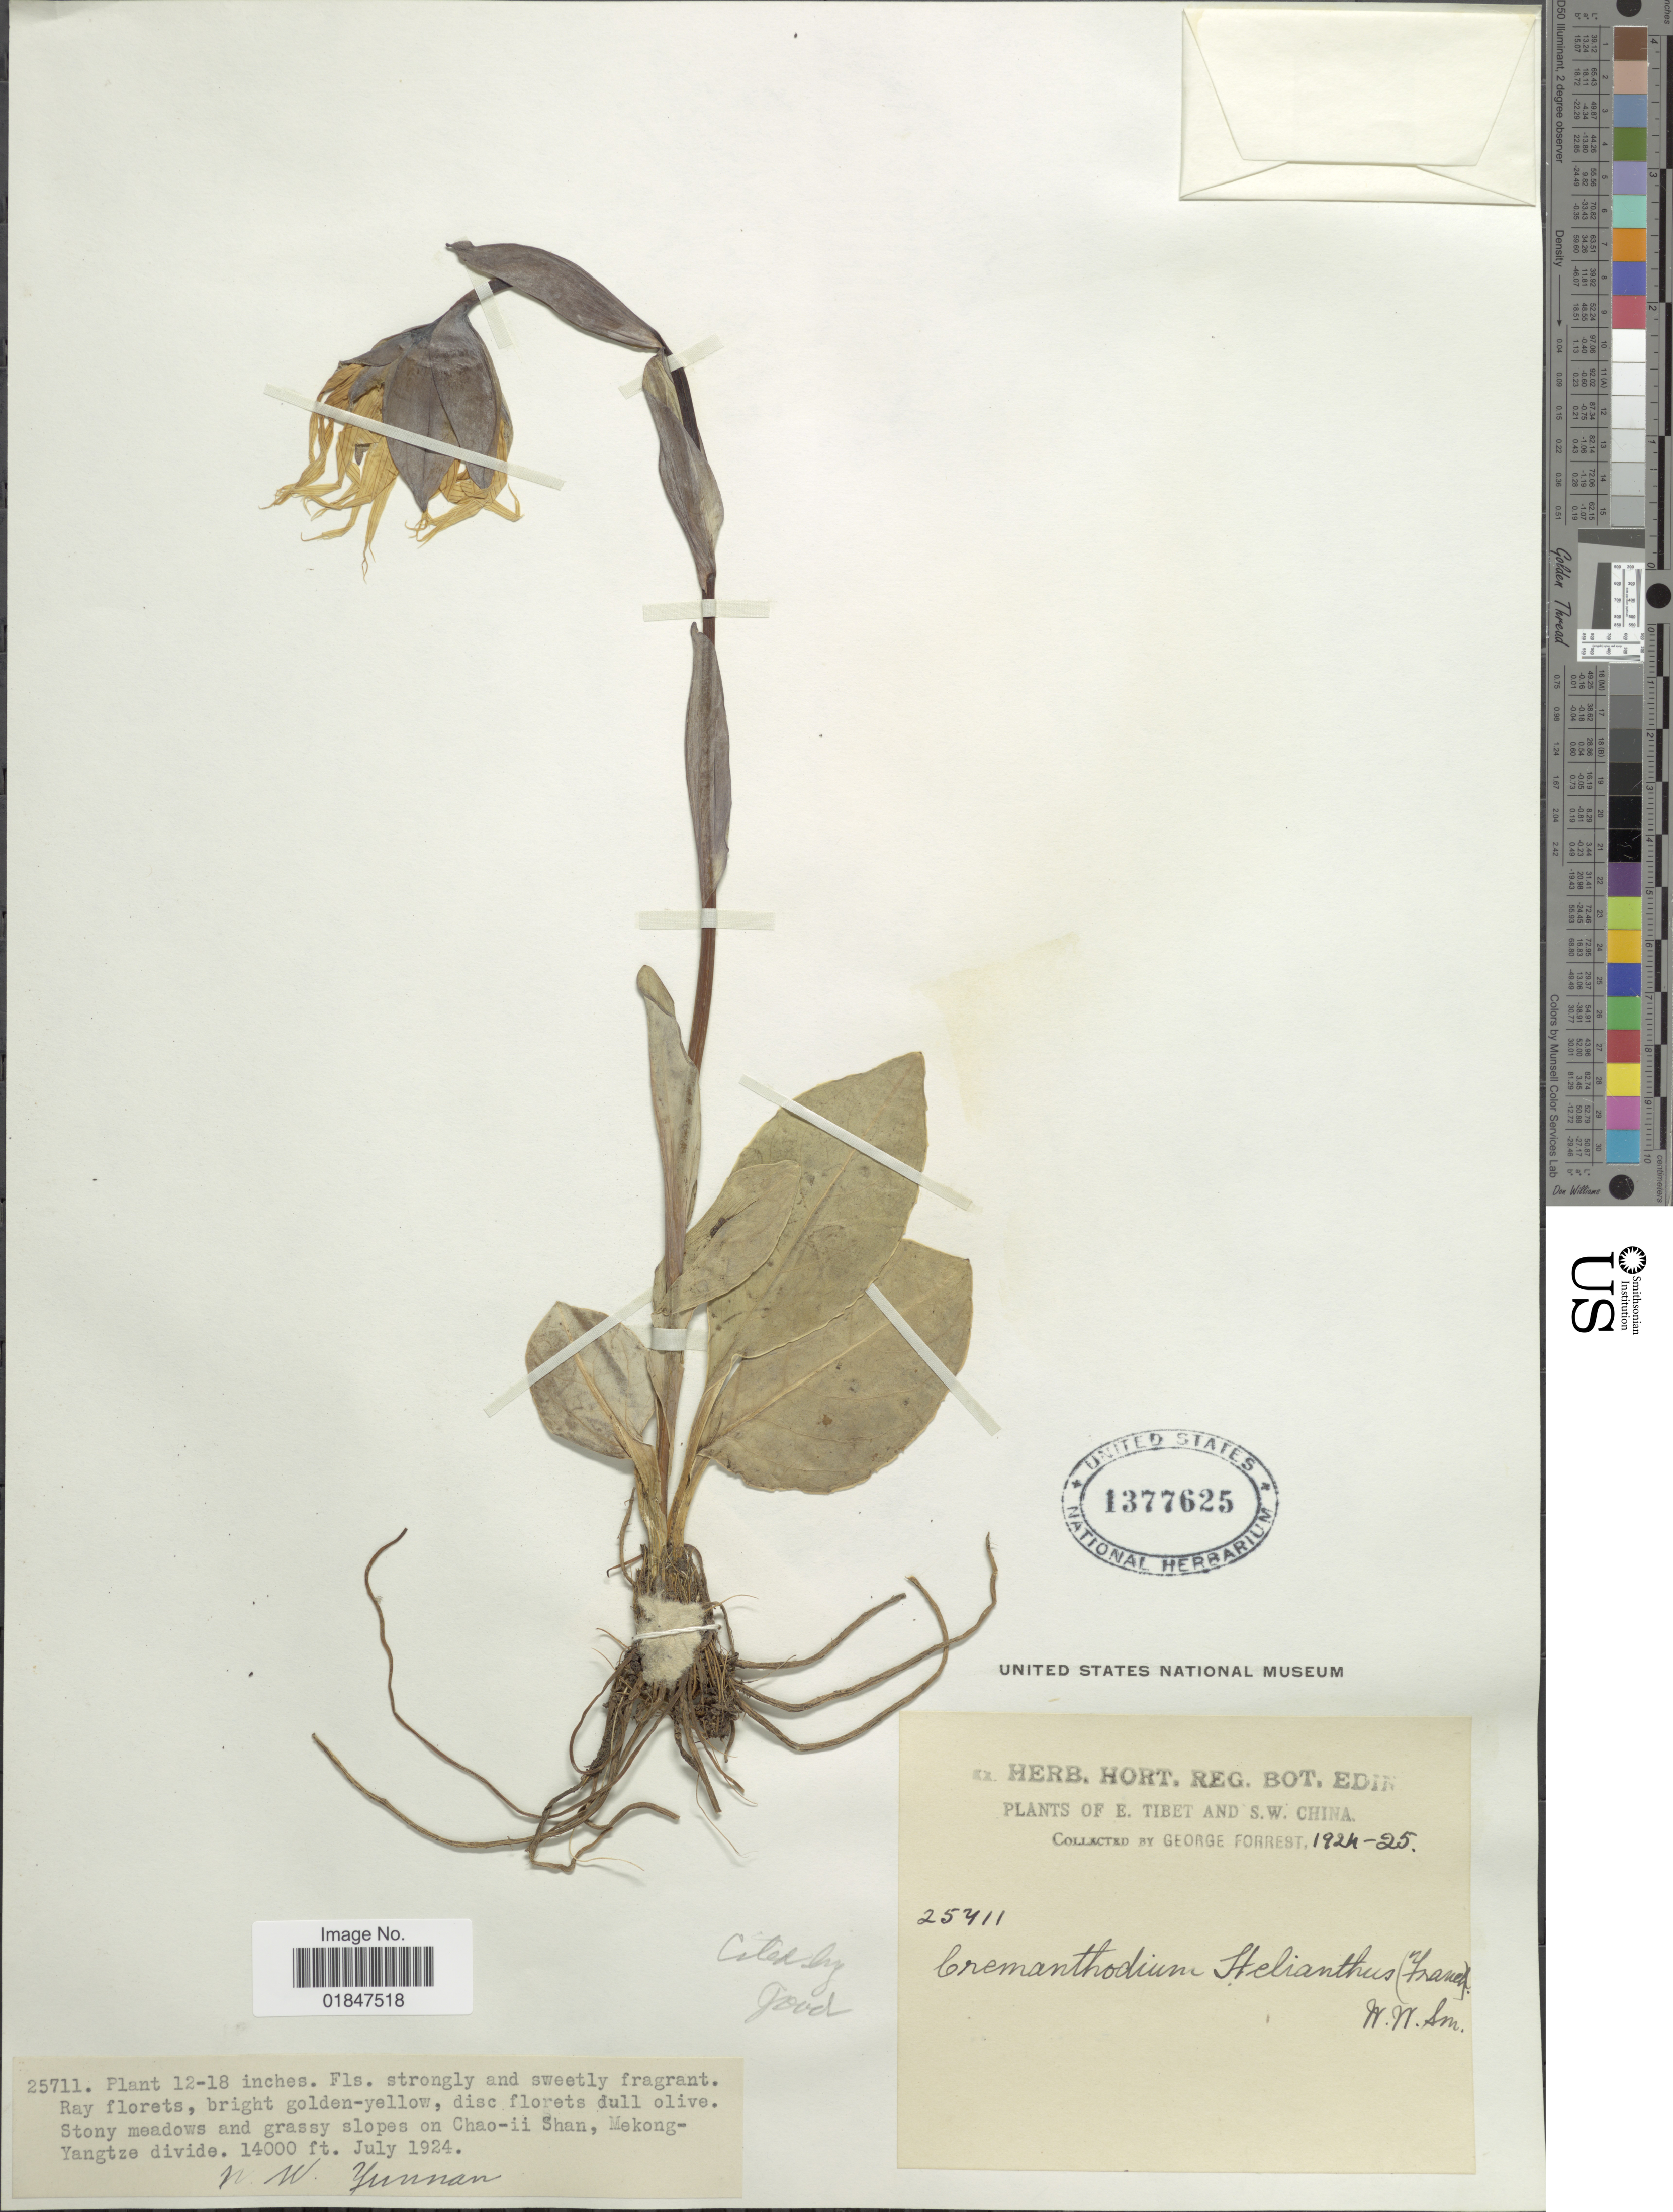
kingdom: Plantae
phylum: Tracheophyta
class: Magnoliopsida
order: Asterales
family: Asteraceae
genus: Cremanthodium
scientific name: Cremanthodium helianthus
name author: (Franch.) W.W. Sm.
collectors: G. Forrest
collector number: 25411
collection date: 1924-07/1925-07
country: China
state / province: Yunnan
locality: E. Tibet and S,W. China, Stony meadows and grassy slopes on Chao-ii Shan, Mekong-Yangtze divide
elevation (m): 4267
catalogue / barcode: US 1377625